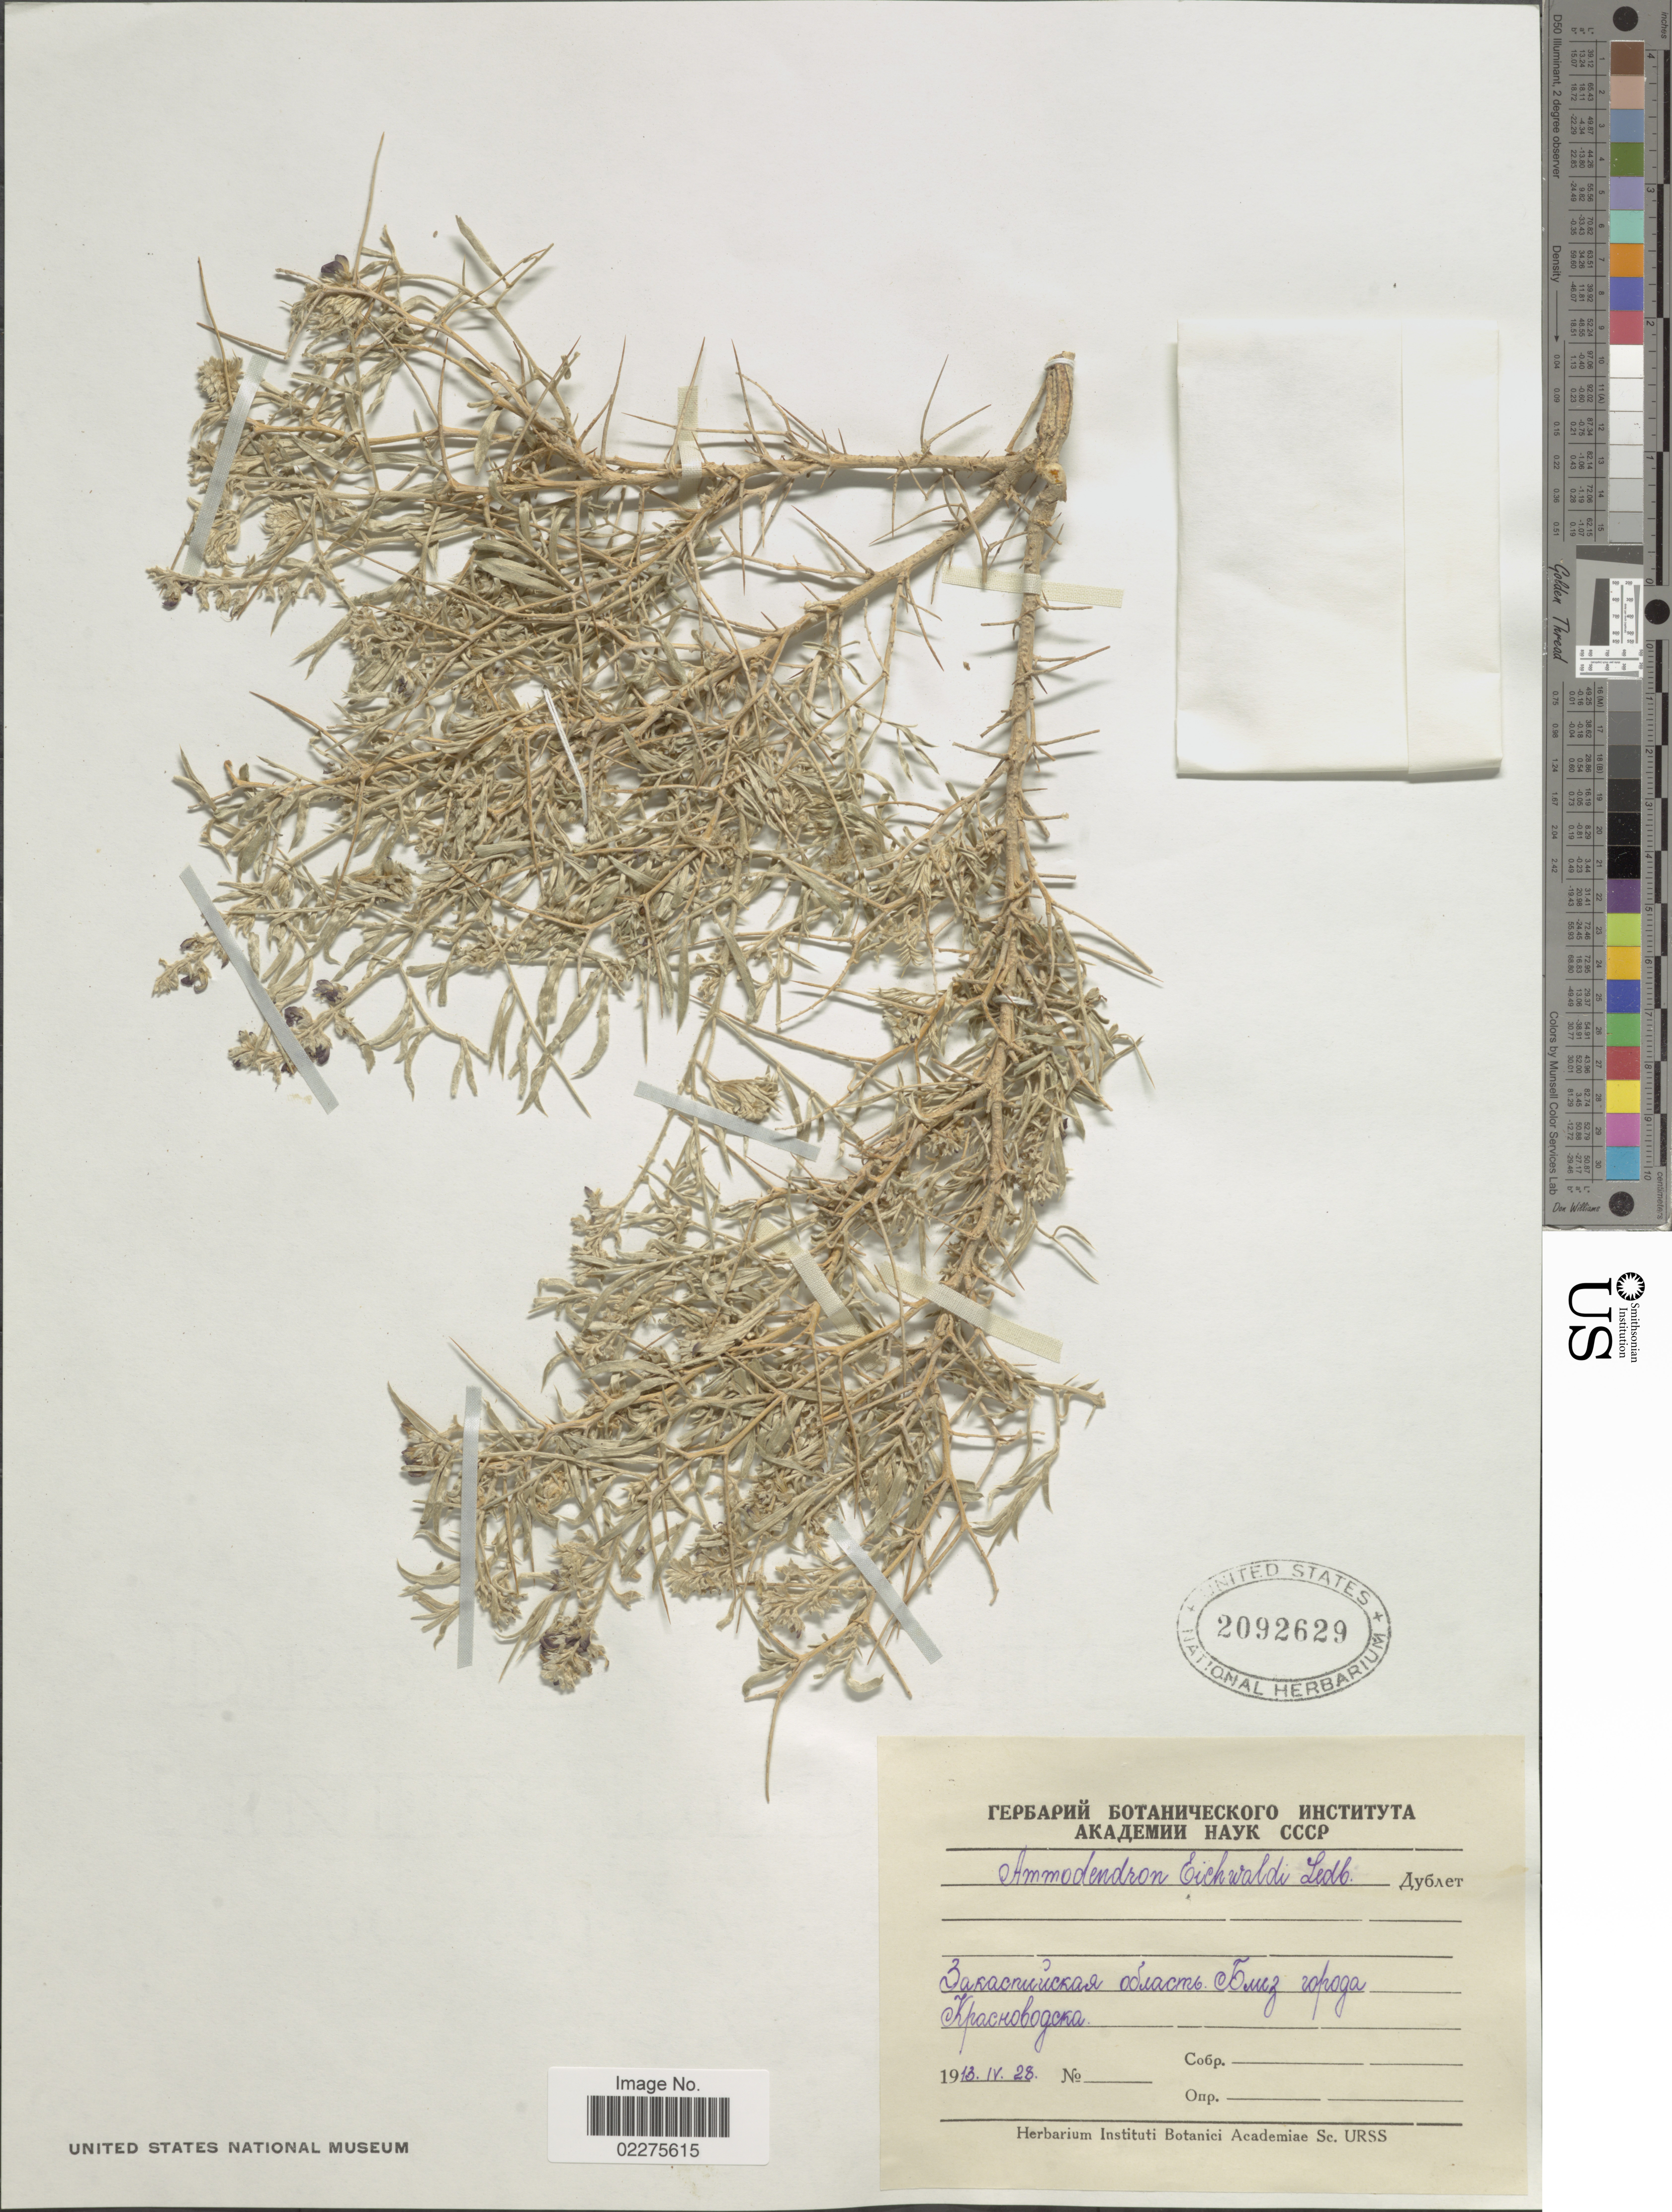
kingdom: Plantae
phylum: Tracheophyta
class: Magnoliopsida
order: Fabales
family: Fabaceae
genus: Ammodendron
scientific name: Ammodendron eichwaldii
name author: Ledeb.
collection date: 1913-04-28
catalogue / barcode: US 2092629